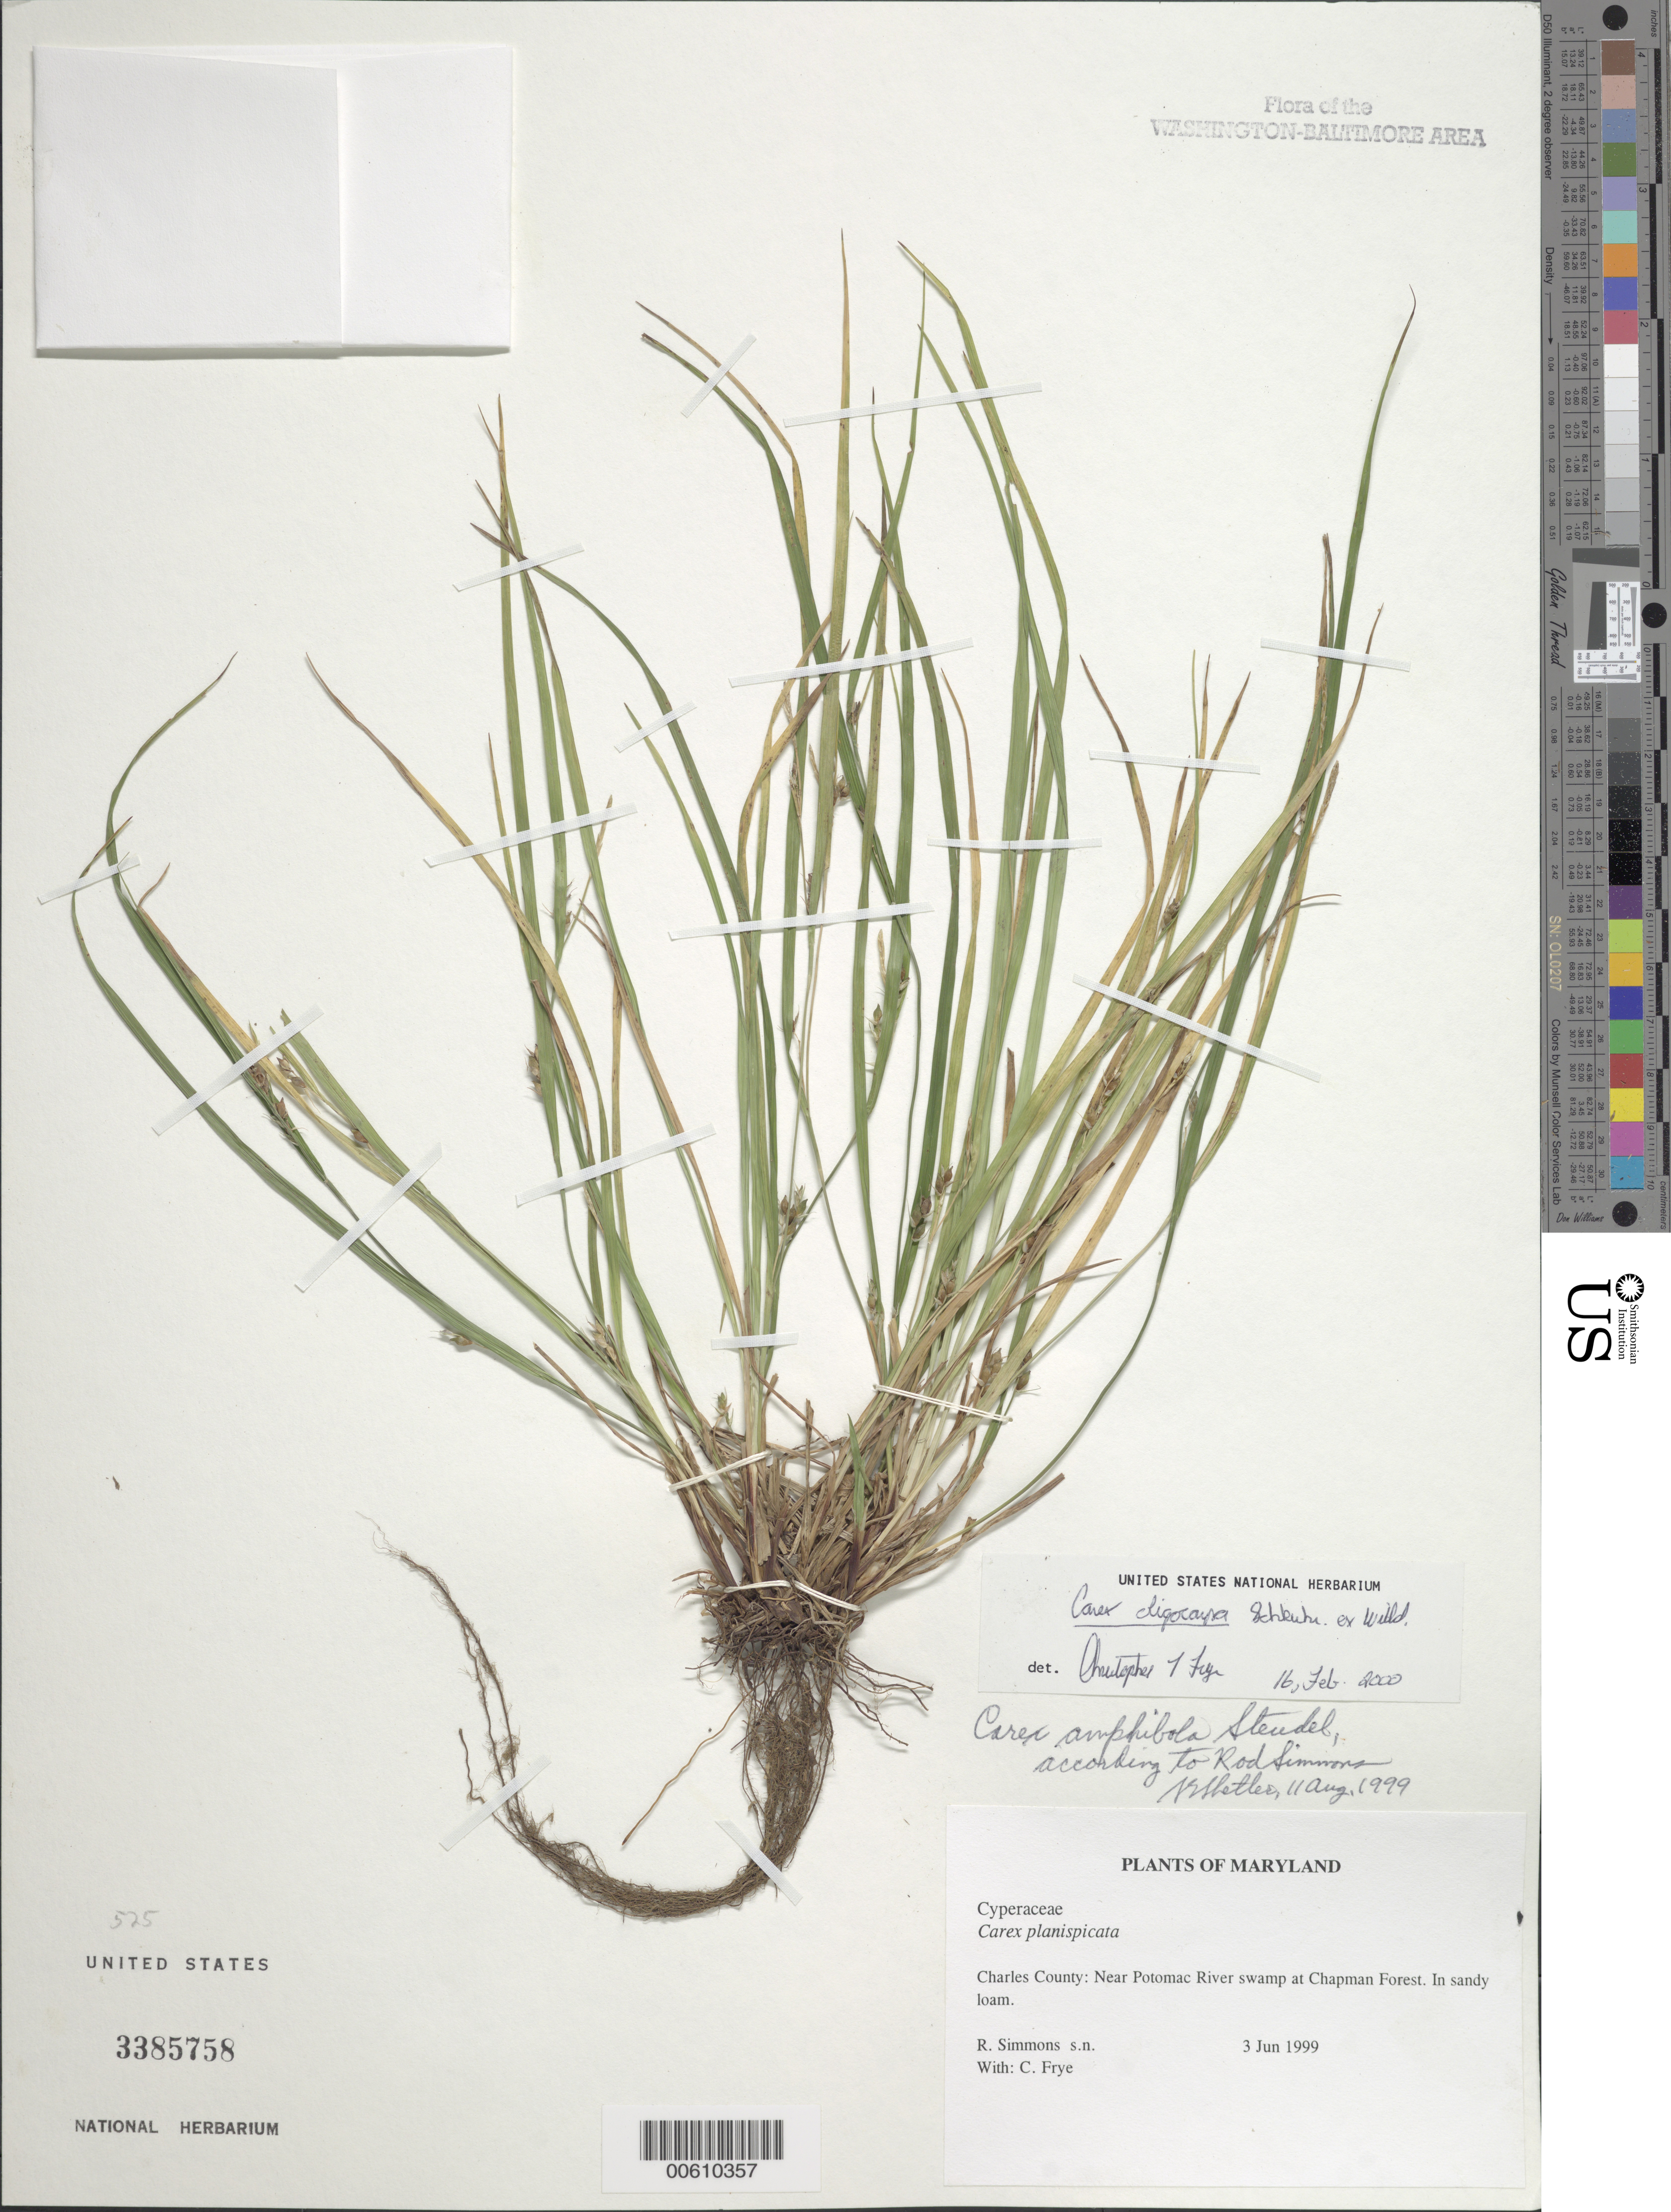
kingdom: Plantae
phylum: Tracheophyta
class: Liliopsida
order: Poales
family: Cyperaceae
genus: Carex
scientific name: Carex amphibola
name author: Steud.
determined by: Shetler, Stanwyn G., (US), NMNH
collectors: R. H. Simmons & C. Frye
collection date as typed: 03 Jun 1999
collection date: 1999-06-03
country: United States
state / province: Maryland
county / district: Charles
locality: Near Potomac River swamp at Chapman Forest.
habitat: In sandy loam.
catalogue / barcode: US 3385758